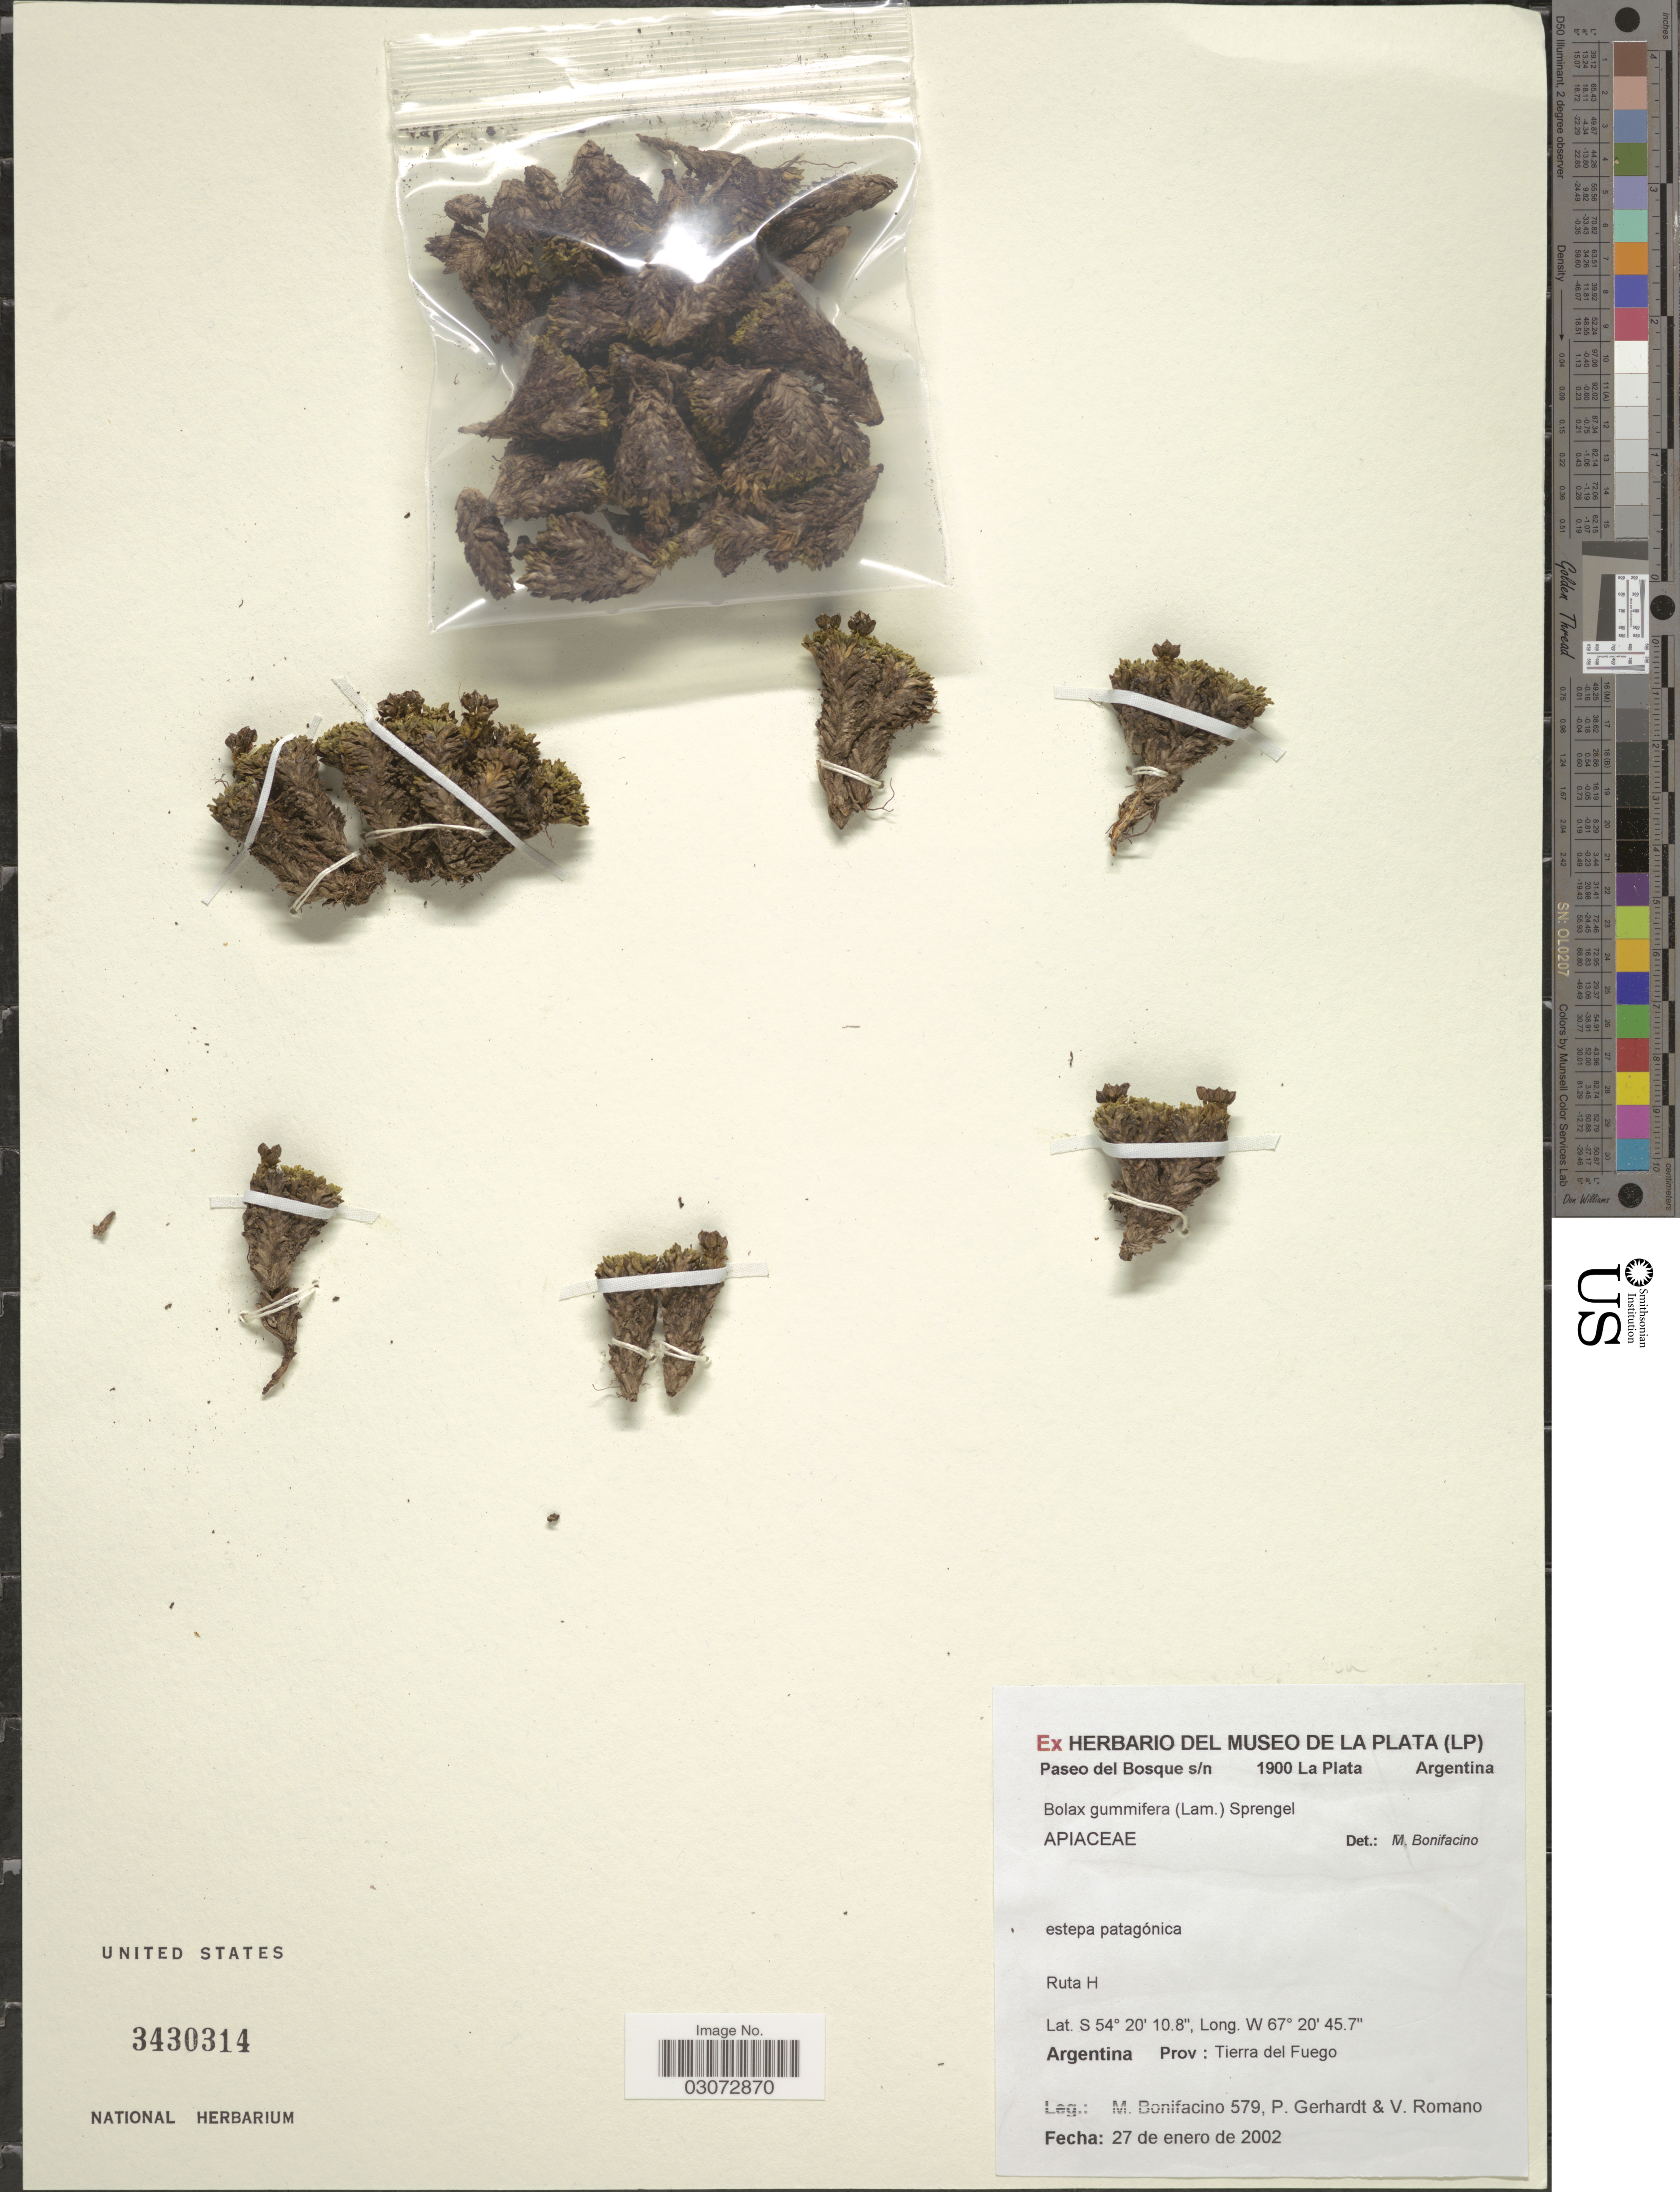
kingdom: Plantae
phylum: Tracheophyta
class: Magnoliopsida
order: Apiales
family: Apiaceae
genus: Bolax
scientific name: Bolax gummifera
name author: (Lam.) Spreng.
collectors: M. Bonifacino, P. Gerhardt & V. Romano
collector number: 0579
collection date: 2002-01-27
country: Argentina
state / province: Tierra del Fuego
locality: Ruta H.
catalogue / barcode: US 3430314